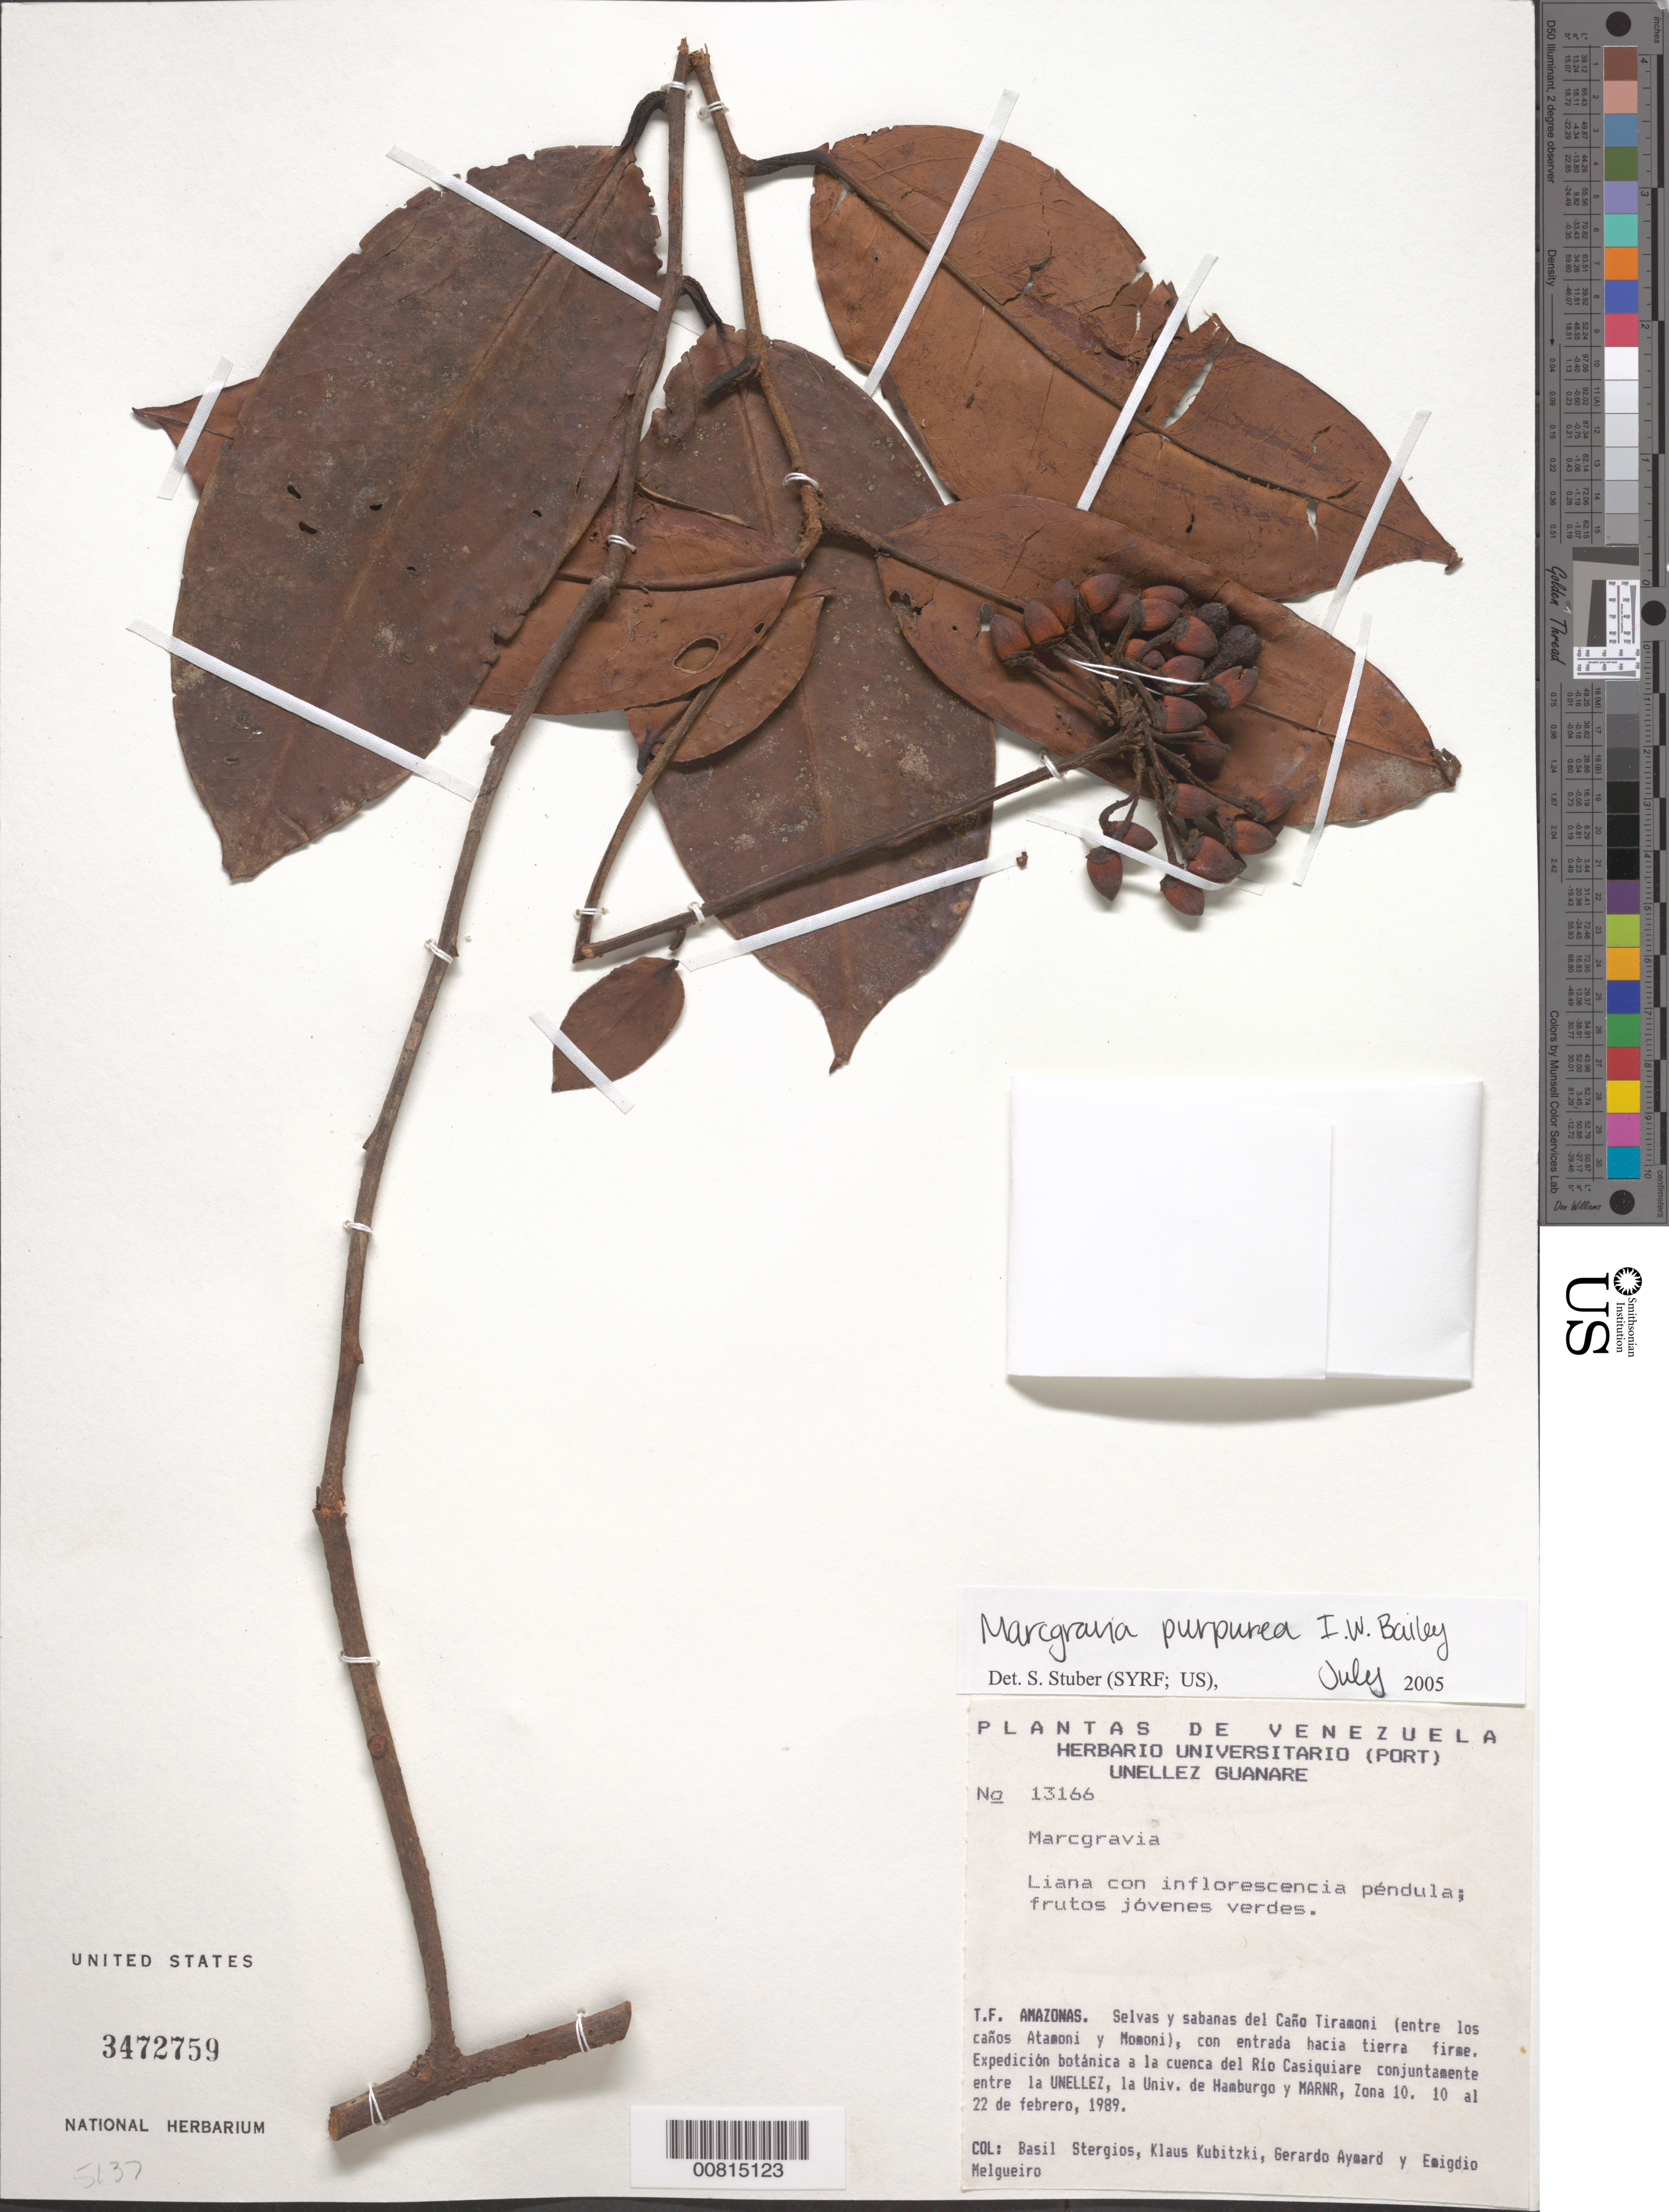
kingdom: Plantae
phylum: Tracheophyta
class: Magnoliopsida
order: Ericales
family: Marcgraviaceae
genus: Marcgravia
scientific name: Marcgravia purpurea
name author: I.W. Bailey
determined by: Stuber, S.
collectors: B. G. Stergios, K. Kubitzki, G. A. Aymard & E. Melgueiro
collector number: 13166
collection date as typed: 10-Feb-89 to 22-Feb-89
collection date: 1989-02-10/1989-02-22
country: Venezuela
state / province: Amazonas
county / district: Río Negro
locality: Río Casiquiare, Caño Tiramoni, entre el Caño Atamoni y Caño Momoni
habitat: Selvas y sabanas del cano, con entrada hacia tierra firme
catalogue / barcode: US 3472759